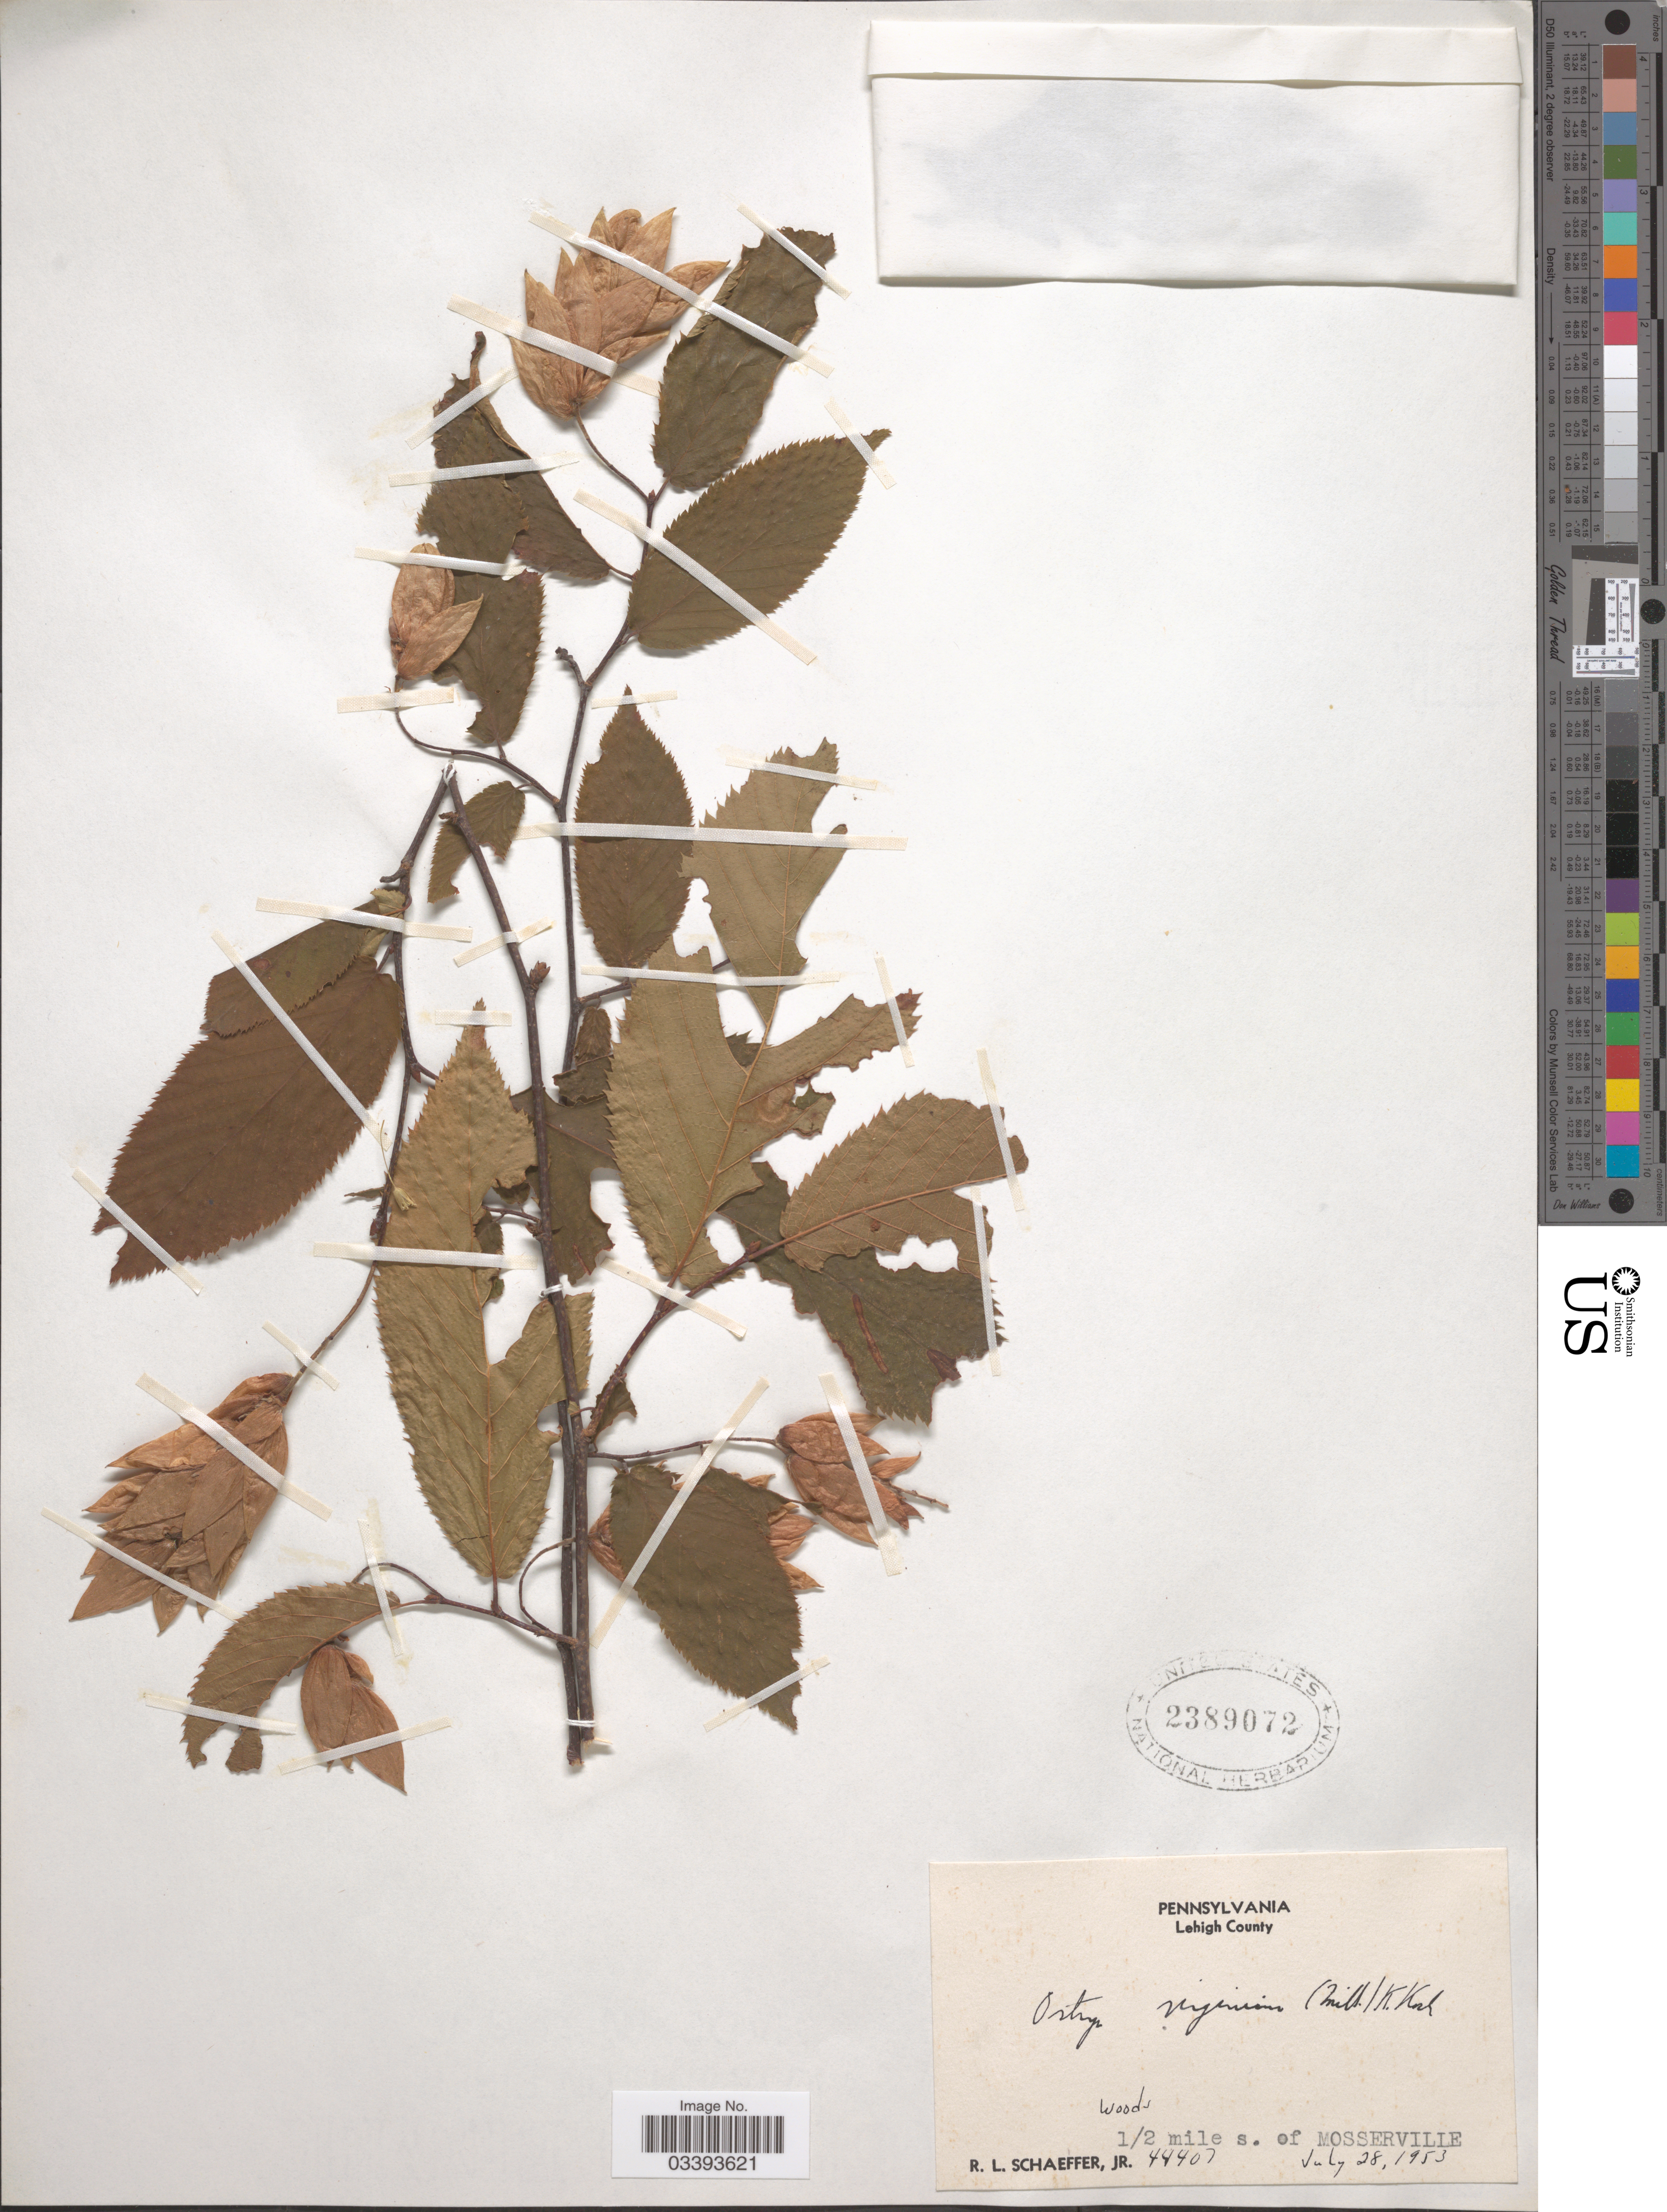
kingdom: Plantae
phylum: Tracheophyta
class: Magnoliopsida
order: Fagales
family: Betulaceae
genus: Ostrya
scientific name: Ostrya virginiana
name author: (Mill.) K. Koch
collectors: R. L. Schaeffer Jr.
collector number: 44407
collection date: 1953-07-28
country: United States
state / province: Pennsylvania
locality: Lehigh County. Woods ½ mile s. of Mosserville.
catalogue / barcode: US 2389072